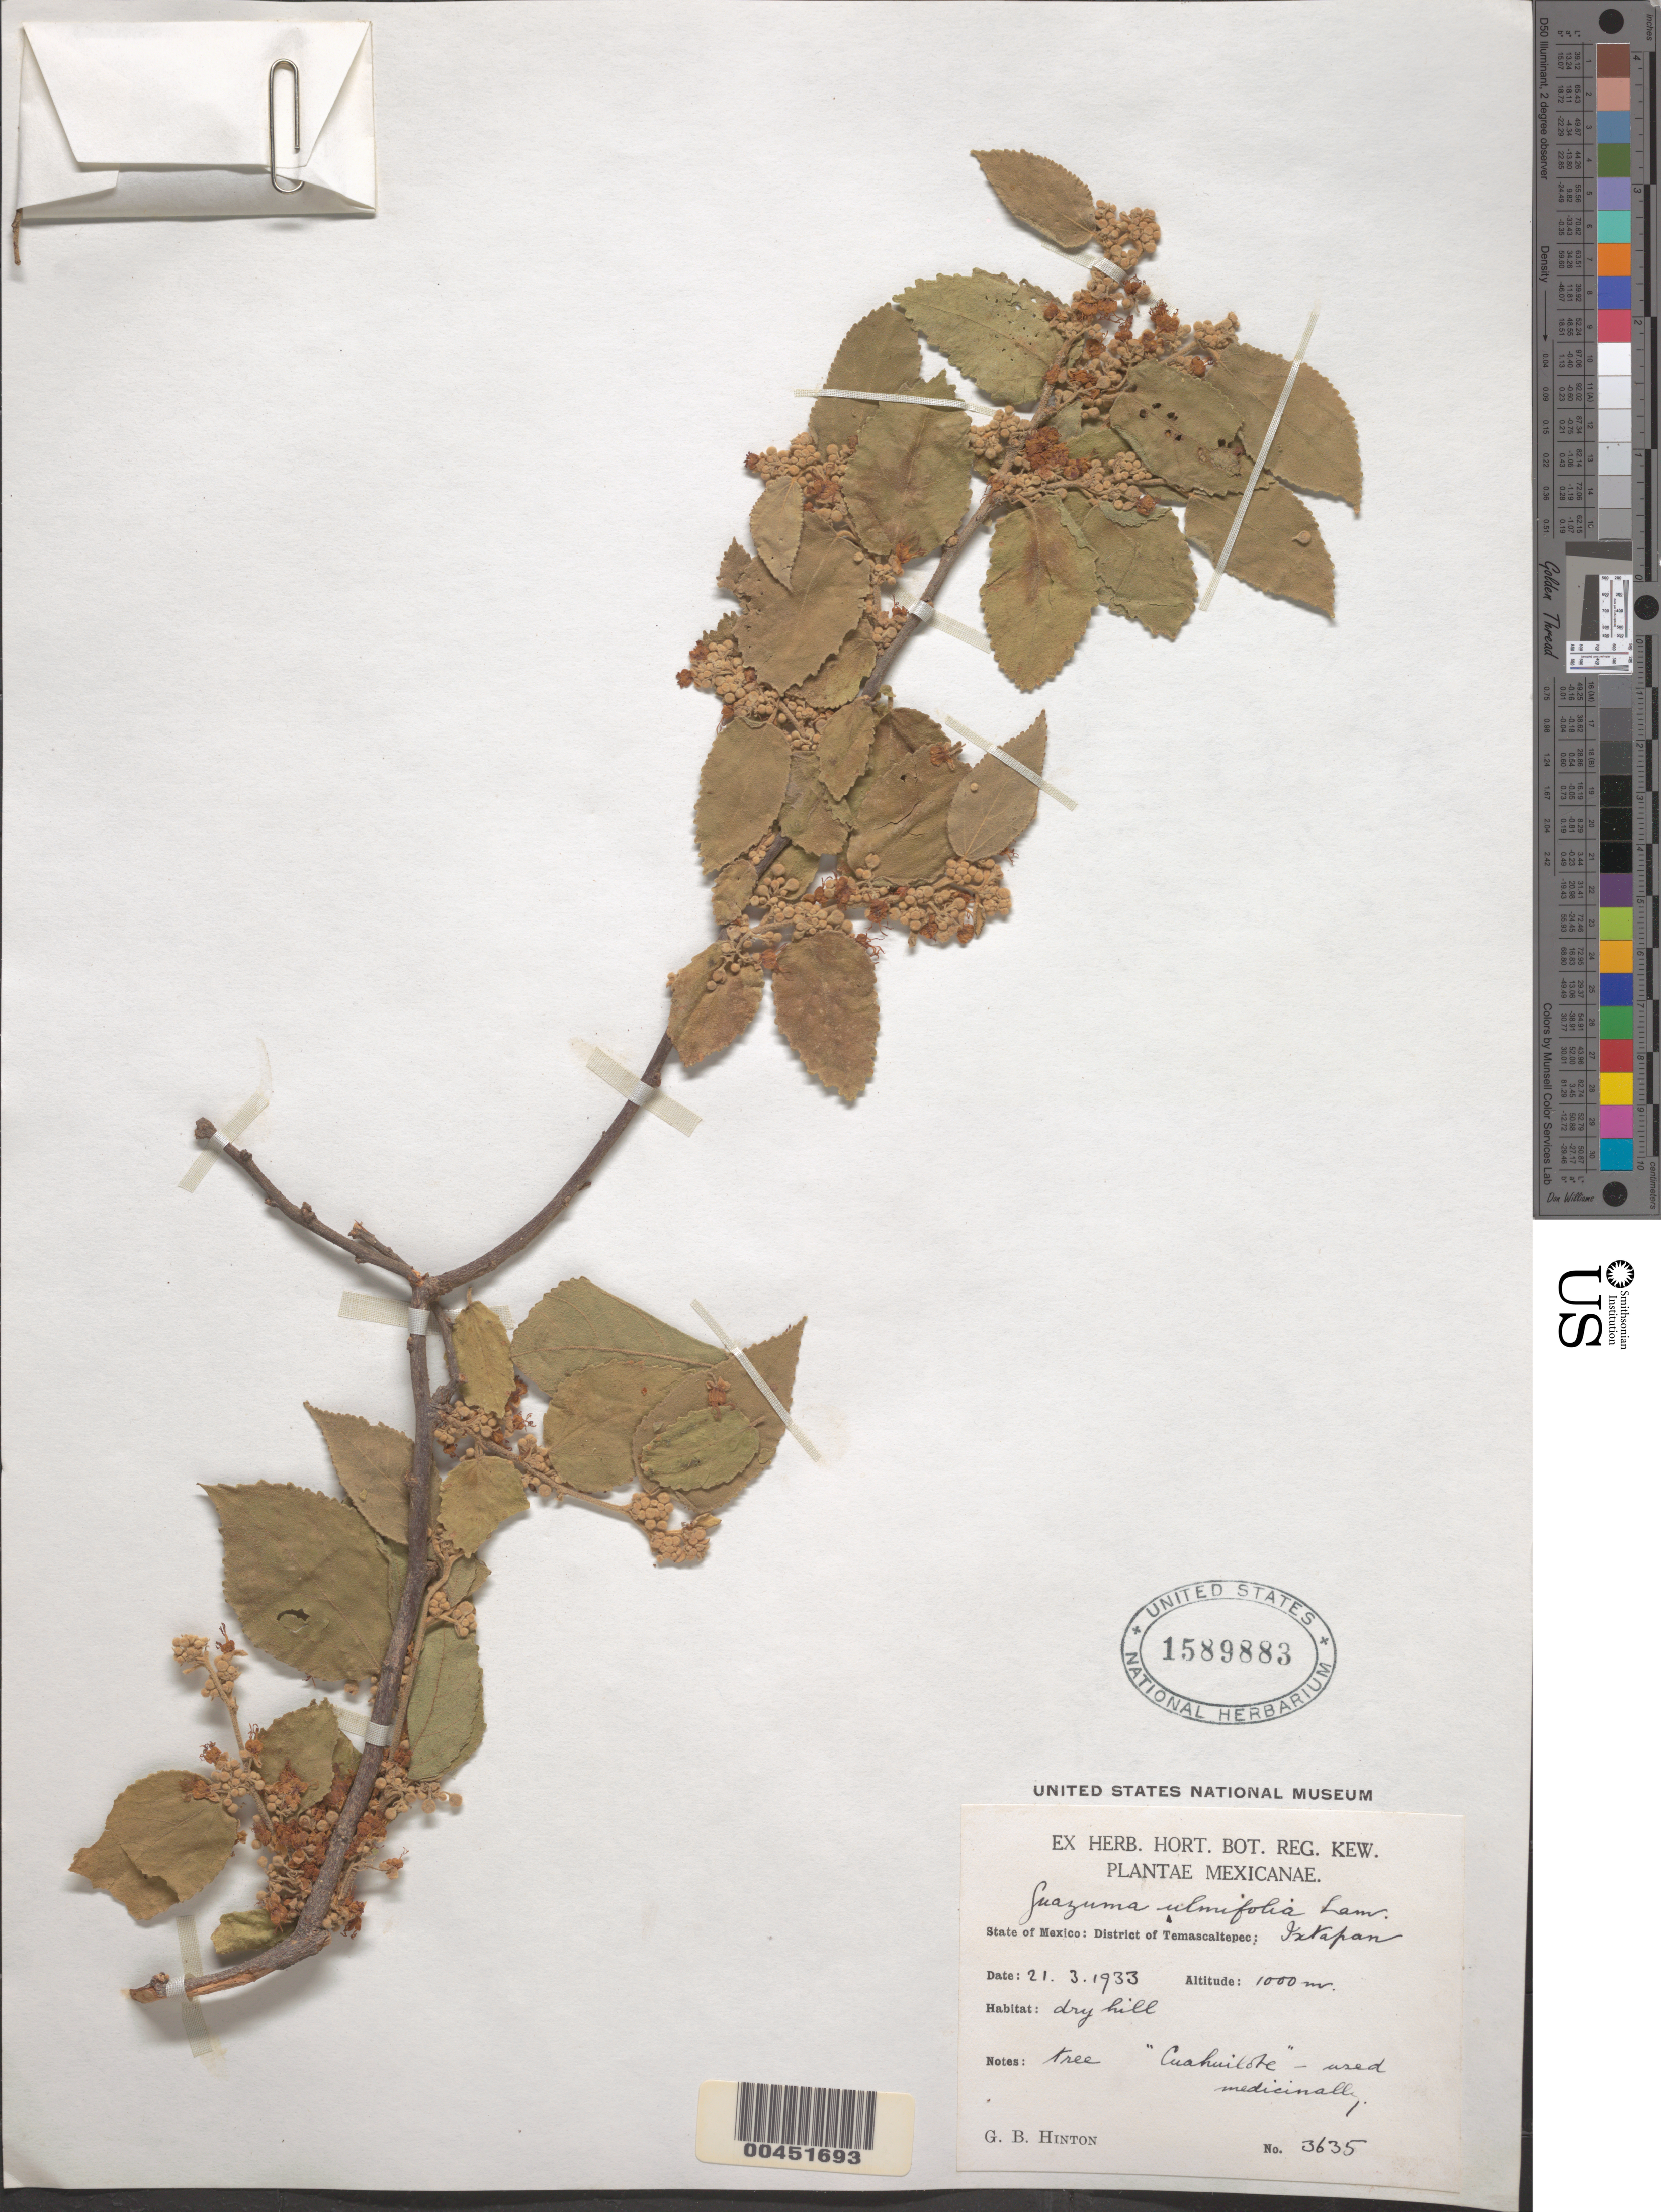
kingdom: Plantae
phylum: Tracheophyta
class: Magnoliopsida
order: Malvales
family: Malvaceae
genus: Guazuma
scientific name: Guazuma ulmifolia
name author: Lam.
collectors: G. B. Hinton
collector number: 3635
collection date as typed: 21 Mar 1933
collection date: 1933-03-21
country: Mexico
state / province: México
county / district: Temascaltepec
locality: Ixtapan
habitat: dry hill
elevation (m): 1000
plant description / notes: Common name: Cuahuilote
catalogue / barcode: US 1589883